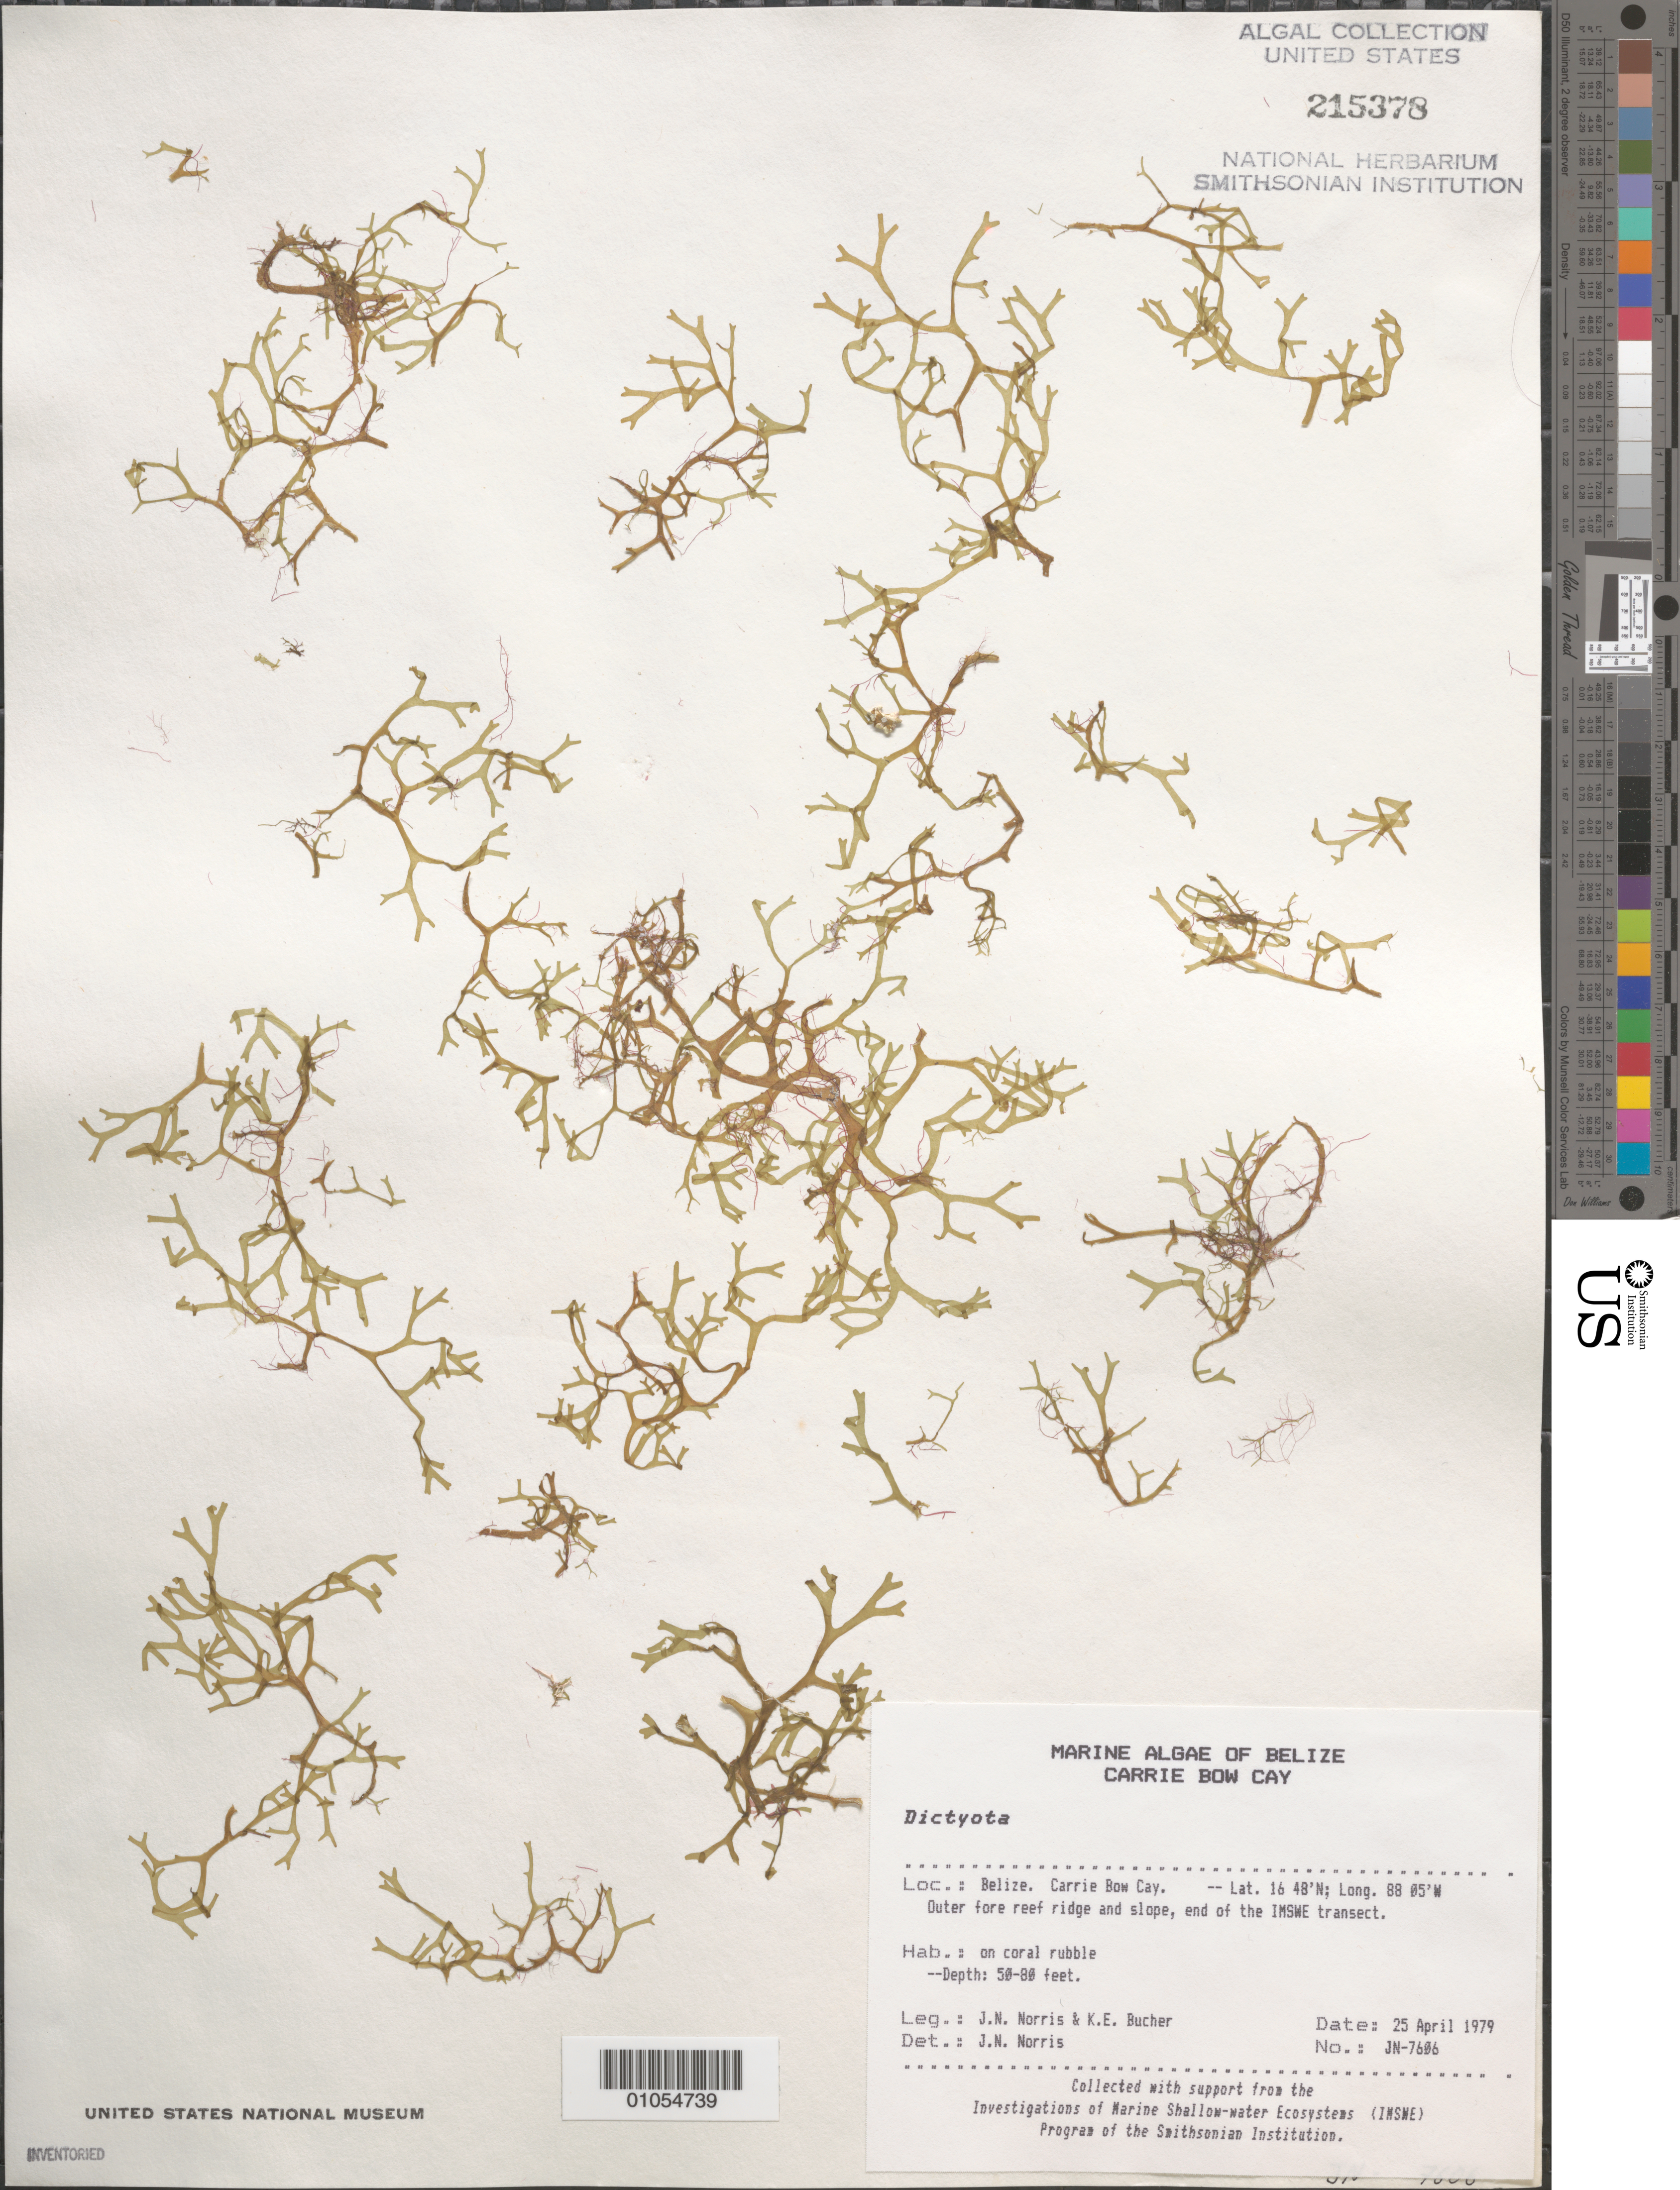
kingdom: Chromista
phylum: Ochrophyta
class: Phaeophyceae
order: Dictyotales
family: Dictyotaceae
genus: Dictyota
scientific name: Dictyota sp.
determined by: Norris, James N.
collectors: J. N. Norris & K. E. Bucher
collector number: JN-7606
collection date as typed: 25 Apr 1979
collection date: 1979-04-25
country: Belize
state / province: Stann Creek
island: Carrie Bow Cay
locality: Outer fore reef ridge and slope, end of IMSWE transect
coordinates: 16 48'N, 88 05'W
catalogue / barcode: US 215378